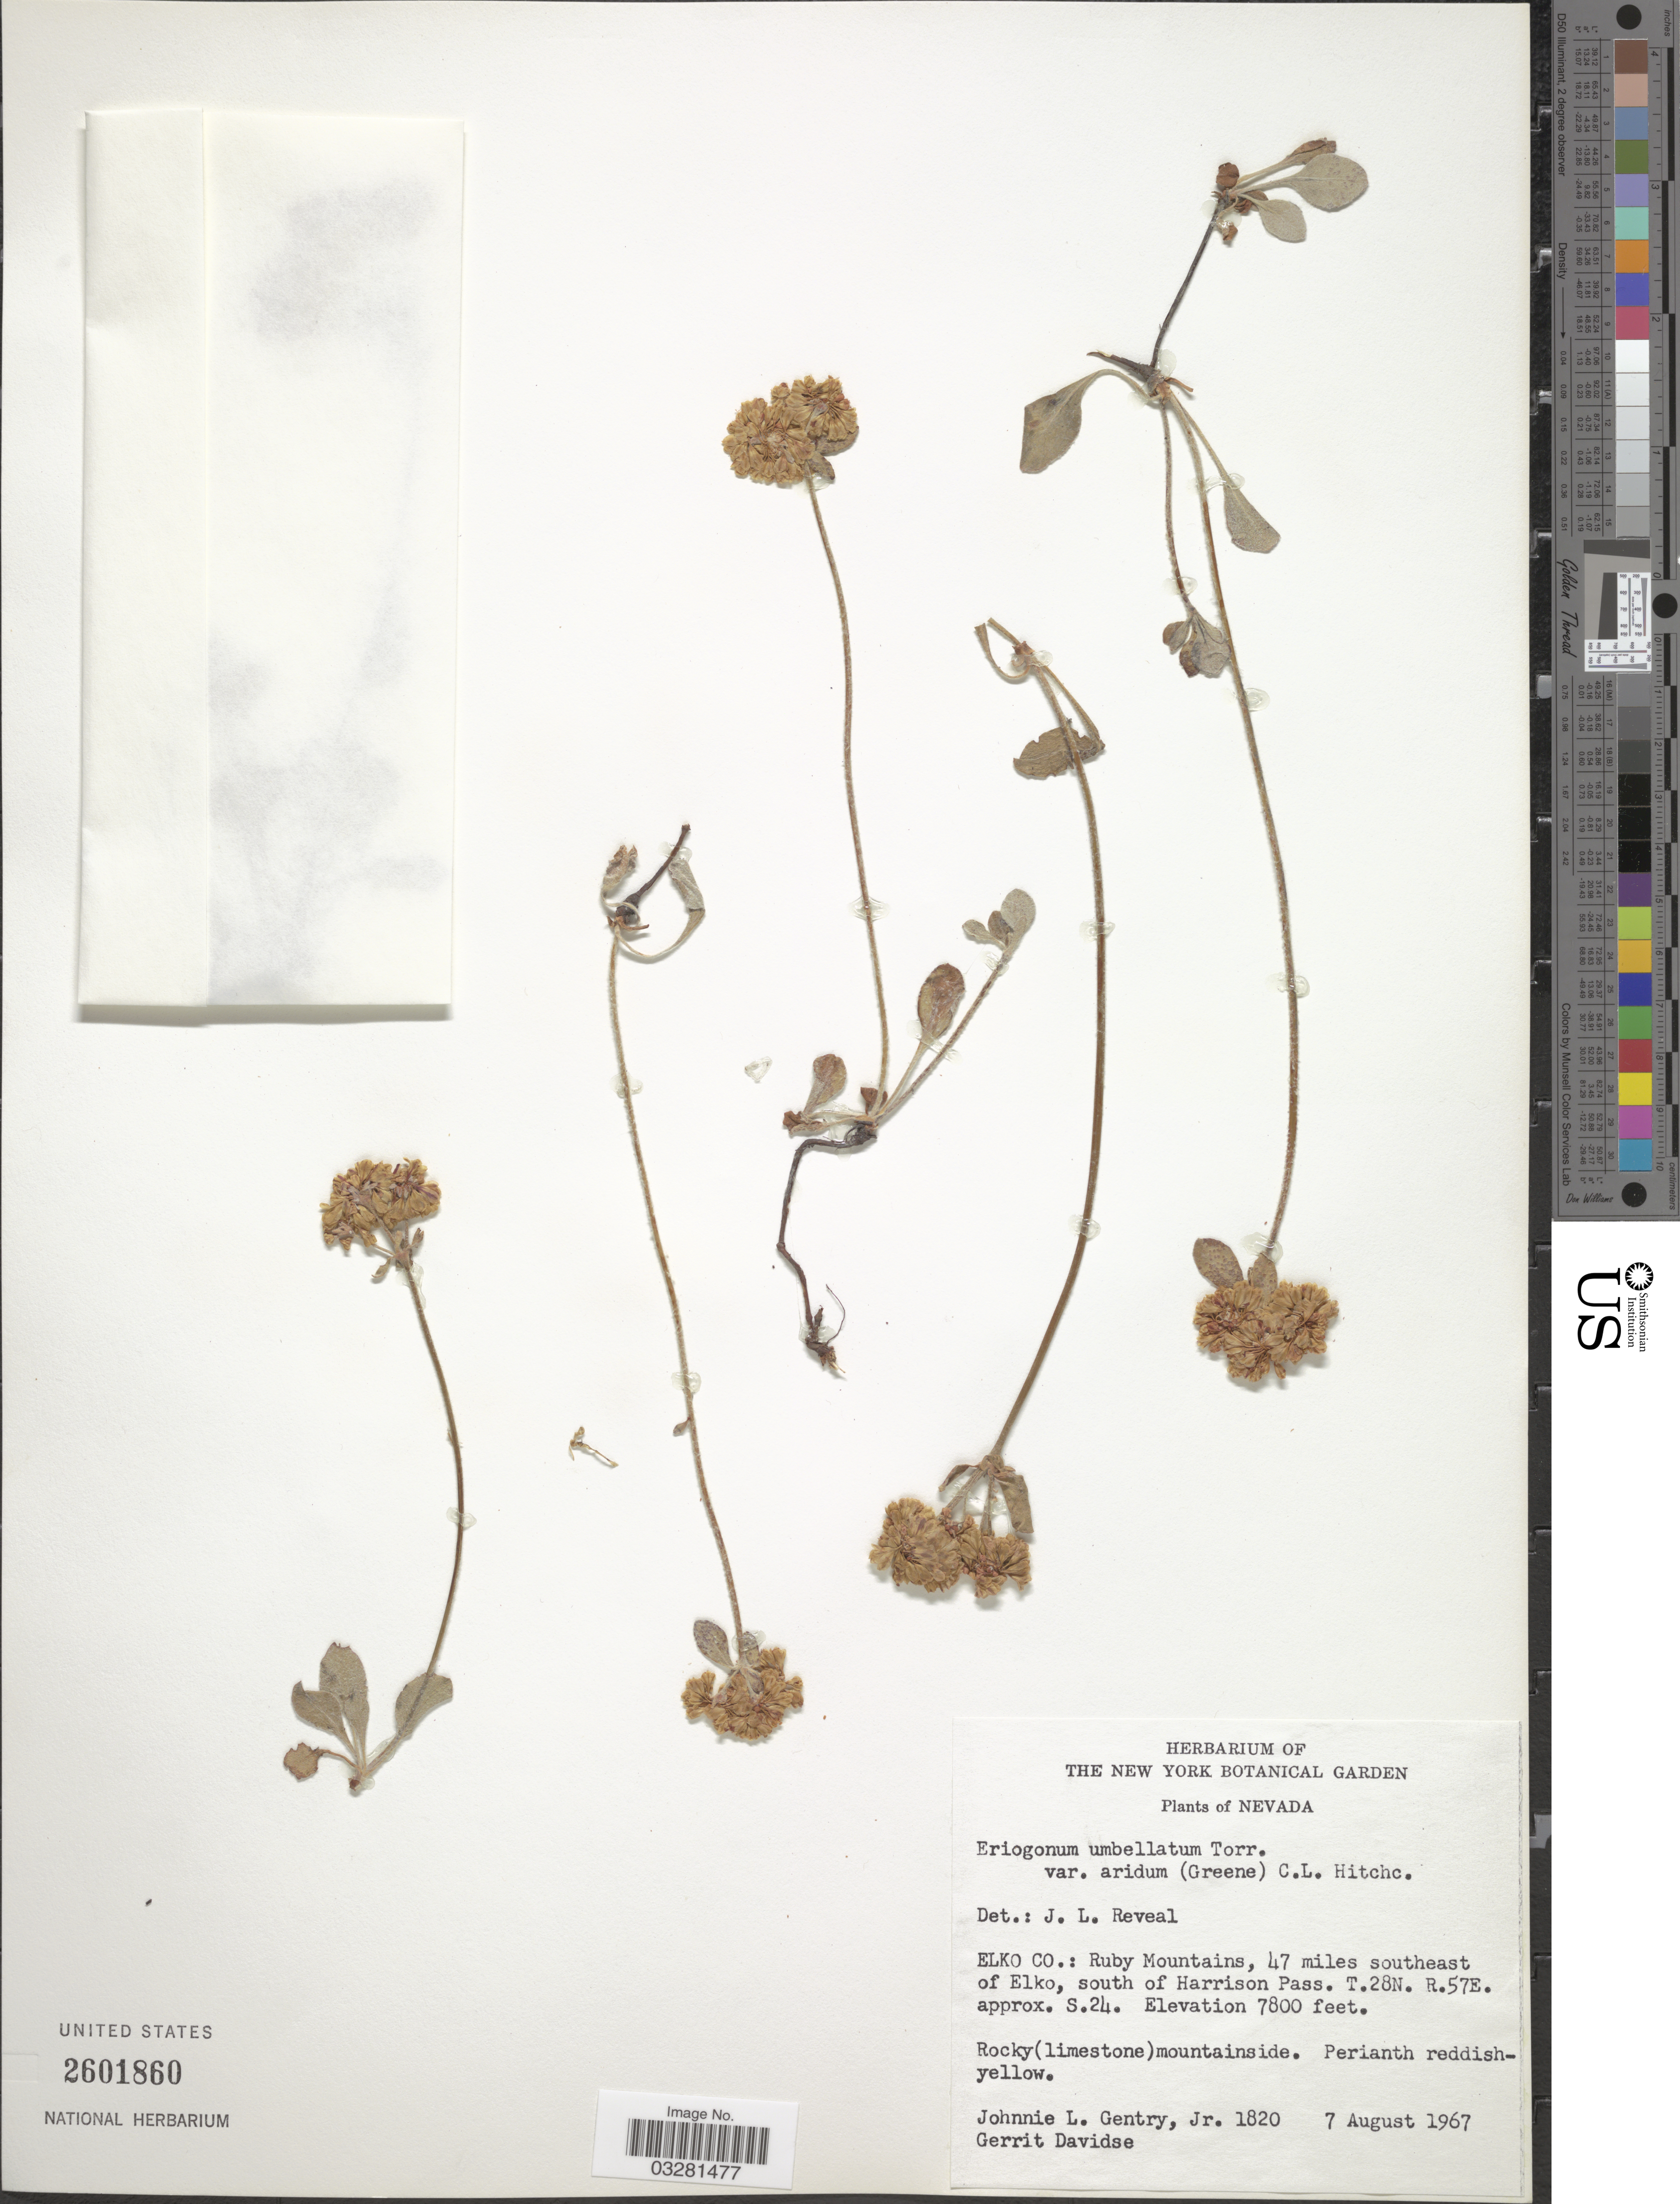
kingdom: Plantae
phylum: Tracheophyta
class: Magnoliopsida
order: Caryophyllales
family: Polygonaceae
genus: Eriogonum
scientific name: Eriogonum umbellatum var. aridum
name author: (S.W. Greene) C.L. Hitchc.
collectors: J. L. Gentry & G. Davidse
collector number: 1820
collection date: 1967-08-07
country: United States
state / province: Nevada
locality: Elko Co.: Ruby Mountains, 47 miles southeast of Elko, south of Harrison Pass. T.28N. R.57E. approx. S.24.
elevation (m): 2377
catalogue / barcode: US 2601860